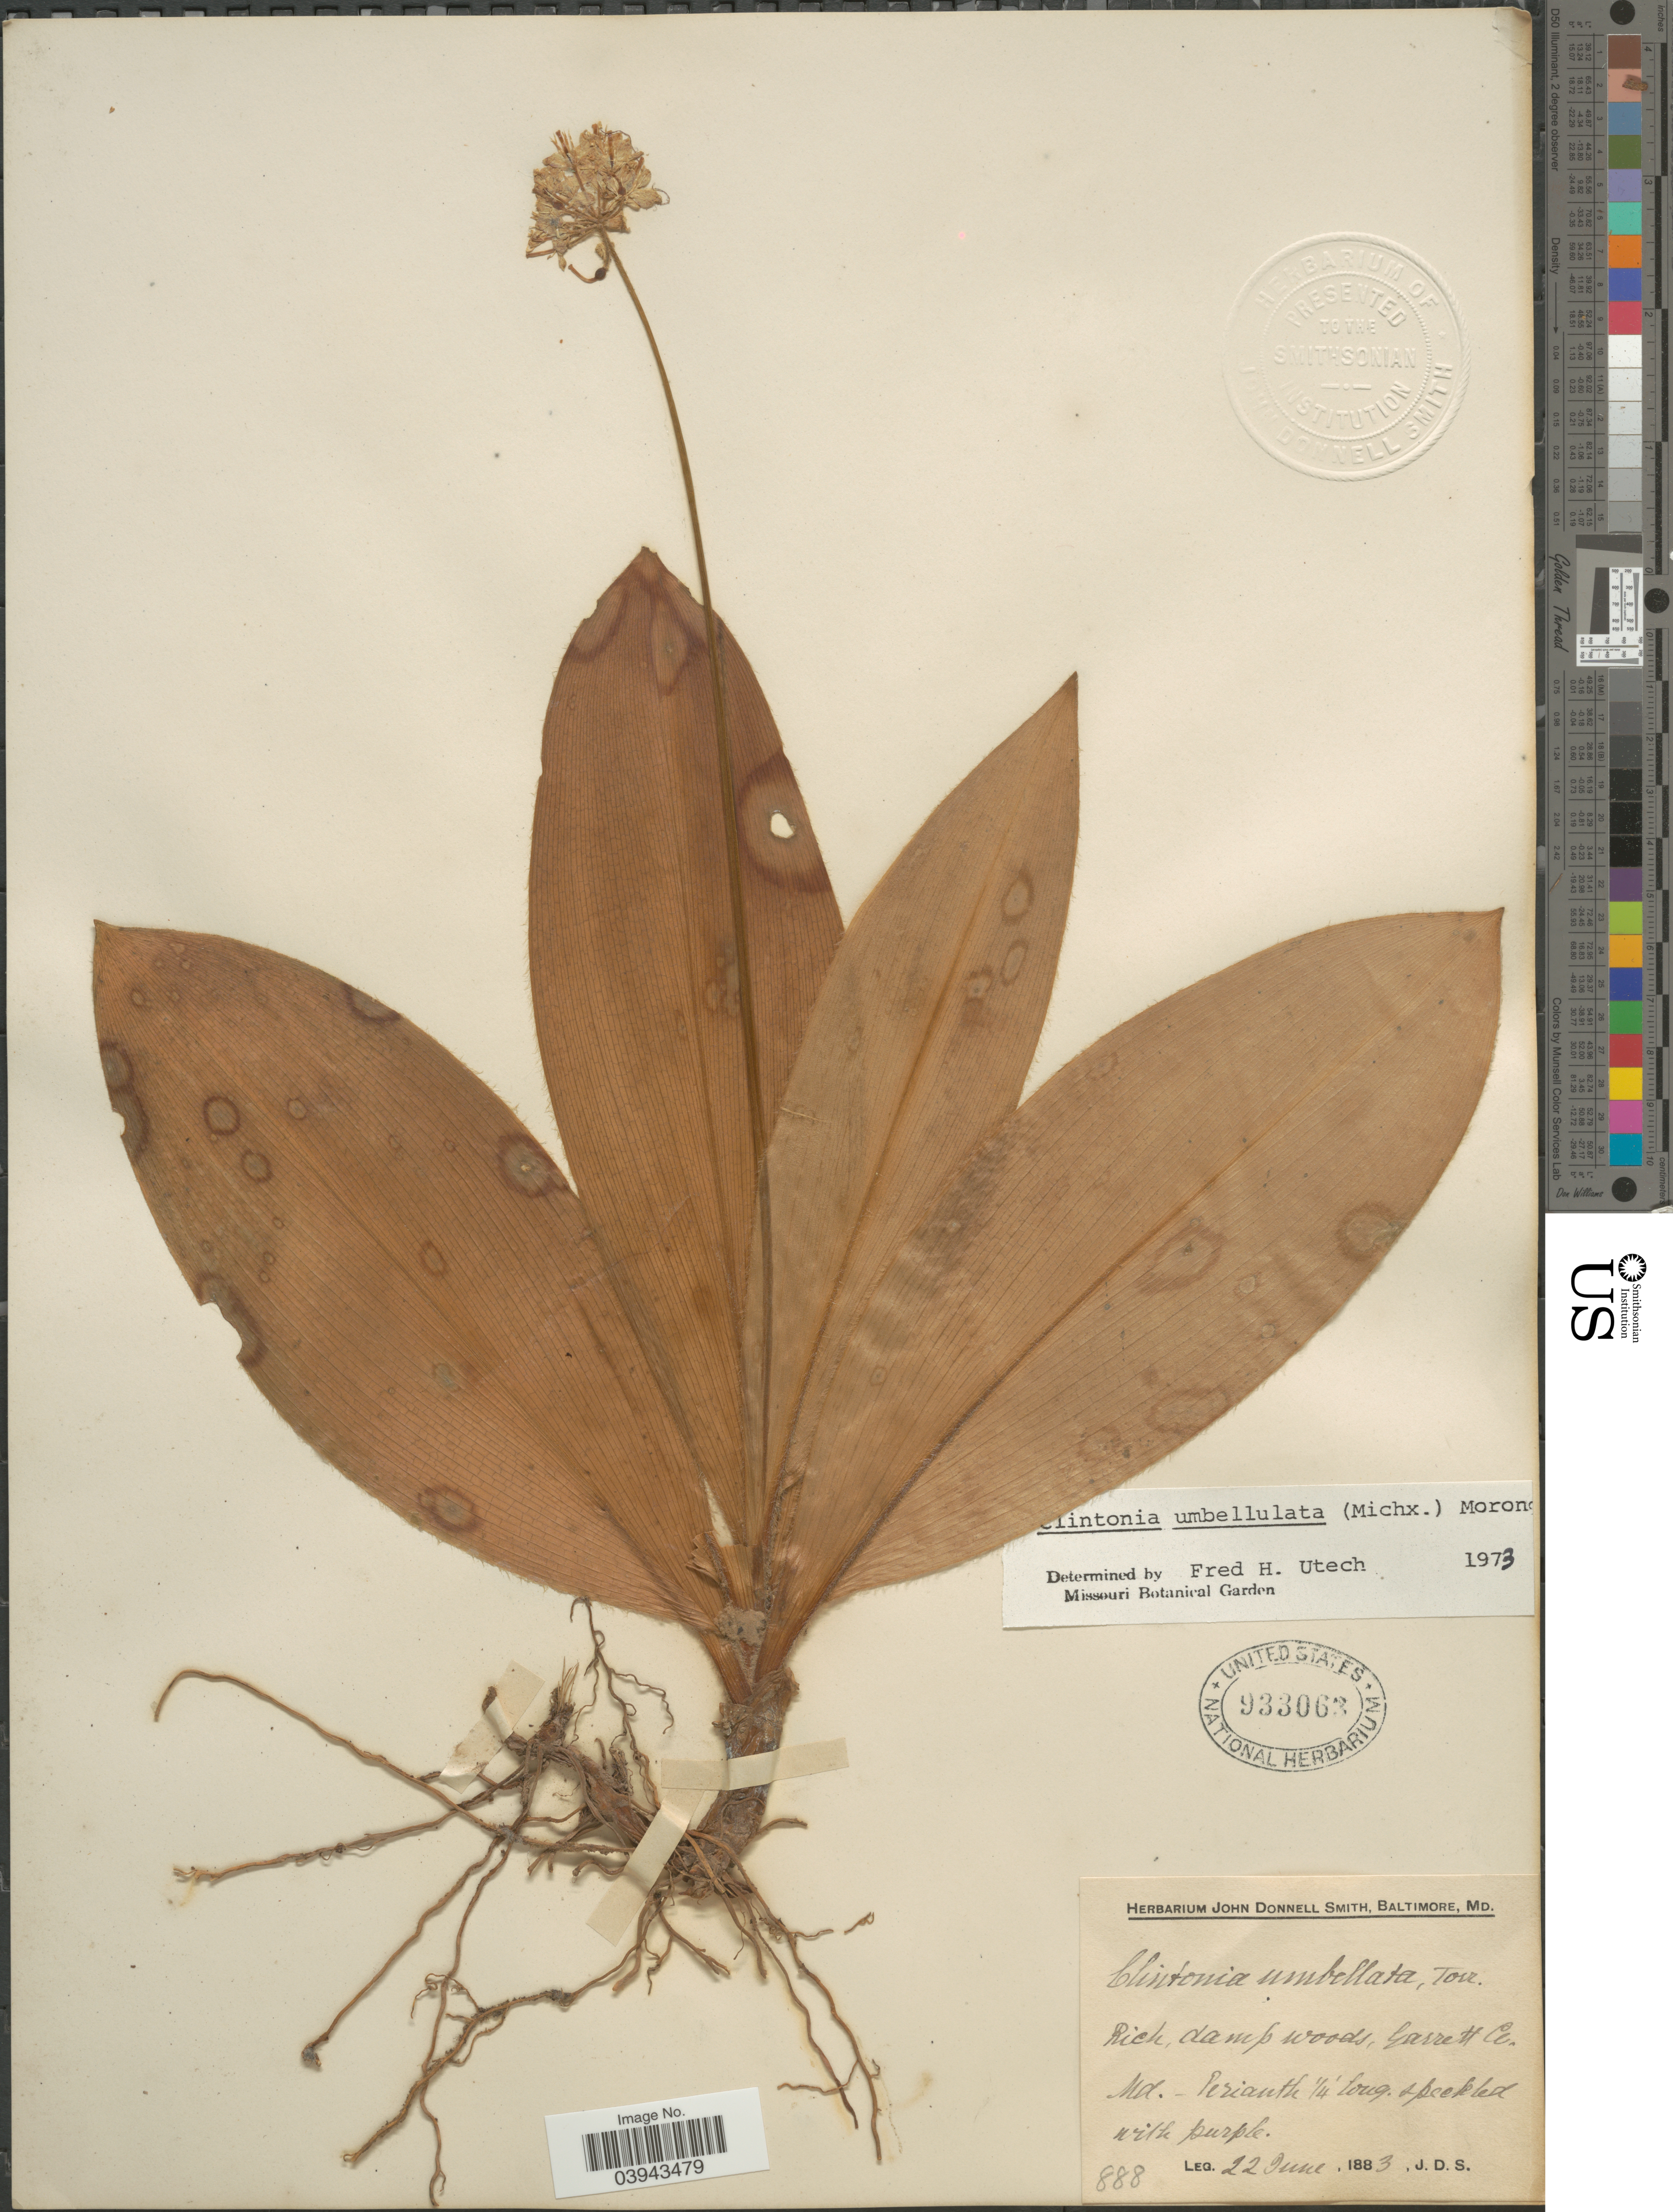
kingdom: Plantae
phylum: Tracheophyta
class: Liliopsida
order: Liliales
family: Liliaceae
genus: Clintonia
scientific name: Clintonia umbellulata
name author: (Michx.) Morong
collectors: J. Donnell Smith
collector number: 888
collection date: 1883-06-22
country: United States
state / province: Maryland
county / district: Garrett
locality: Rich, damp woods, Garrett Co.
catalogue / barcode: US 933063